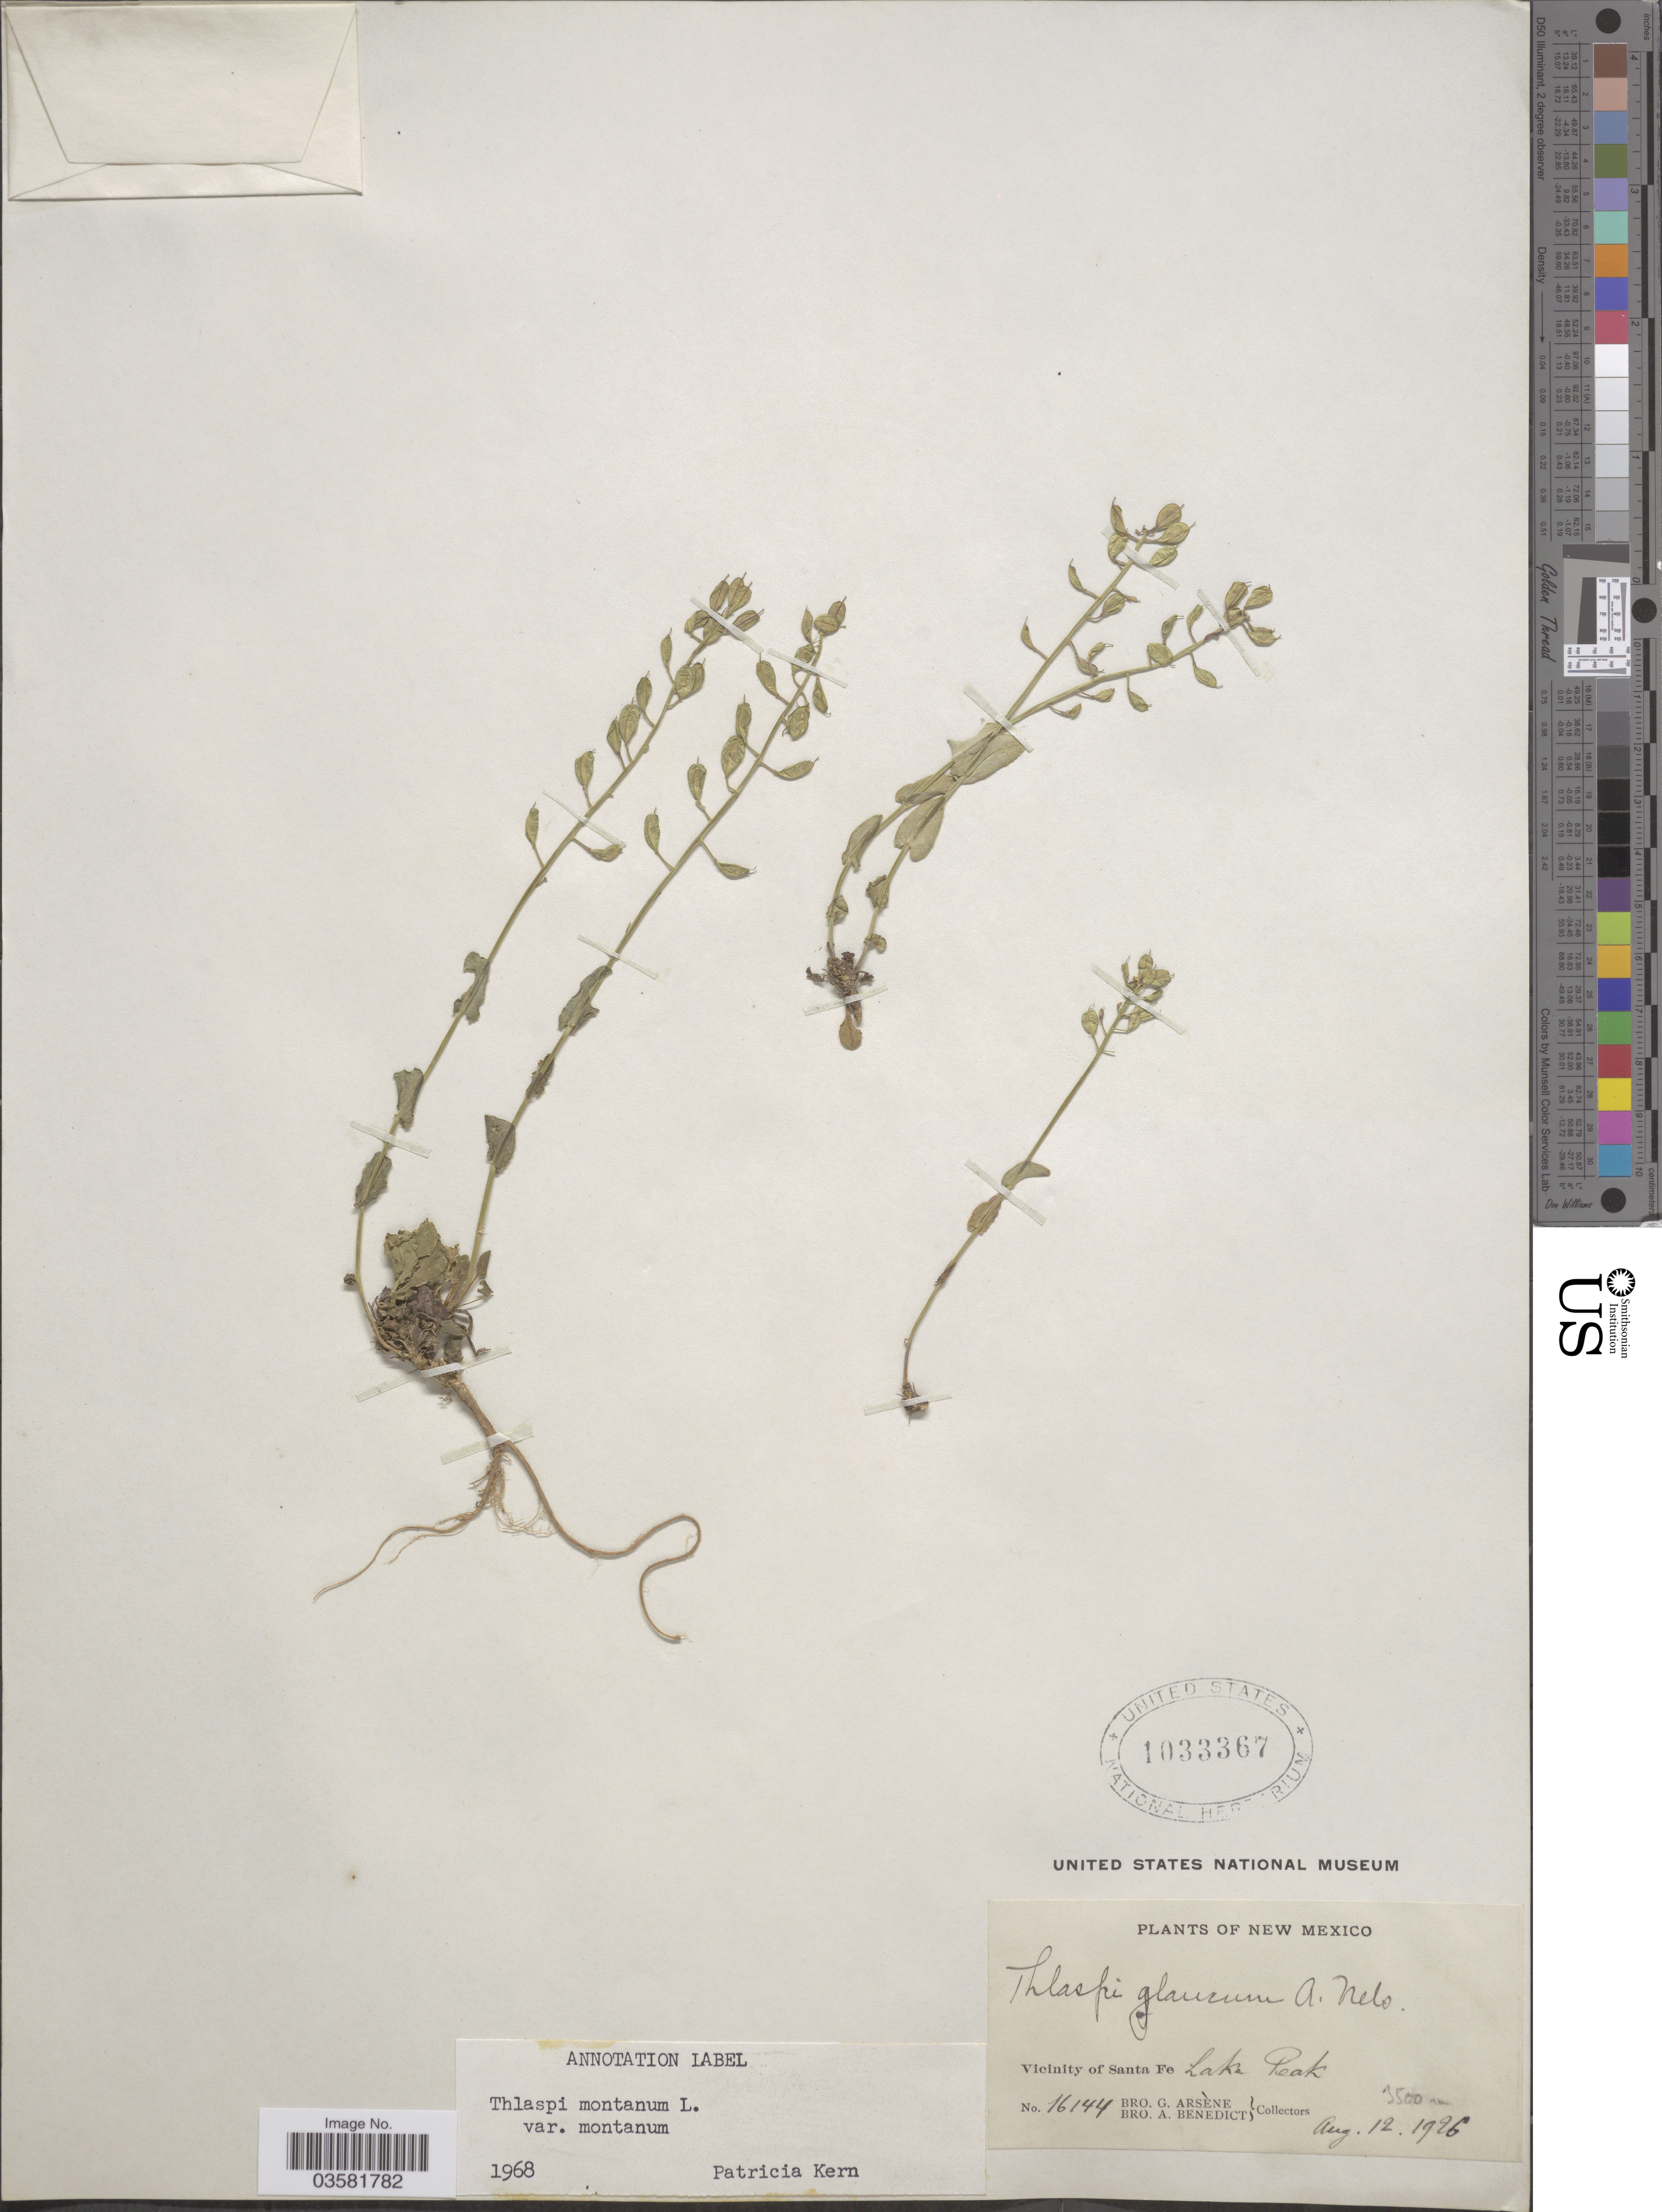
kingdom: Plantae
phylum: Tracheophyta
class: Magnoliopsida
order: Brassicales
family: Brassicaceae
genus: Thlaspi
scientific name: Thlaspi montanum var. montanum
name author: L.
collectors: Bro. G. Arsène & Bro. A. Benedict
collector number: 16144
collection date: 1926-08-12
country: United States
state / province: New Mexico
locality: Vicinity of Santa Fe. Lake Peak.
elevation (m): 3500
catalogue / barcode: US 1033367